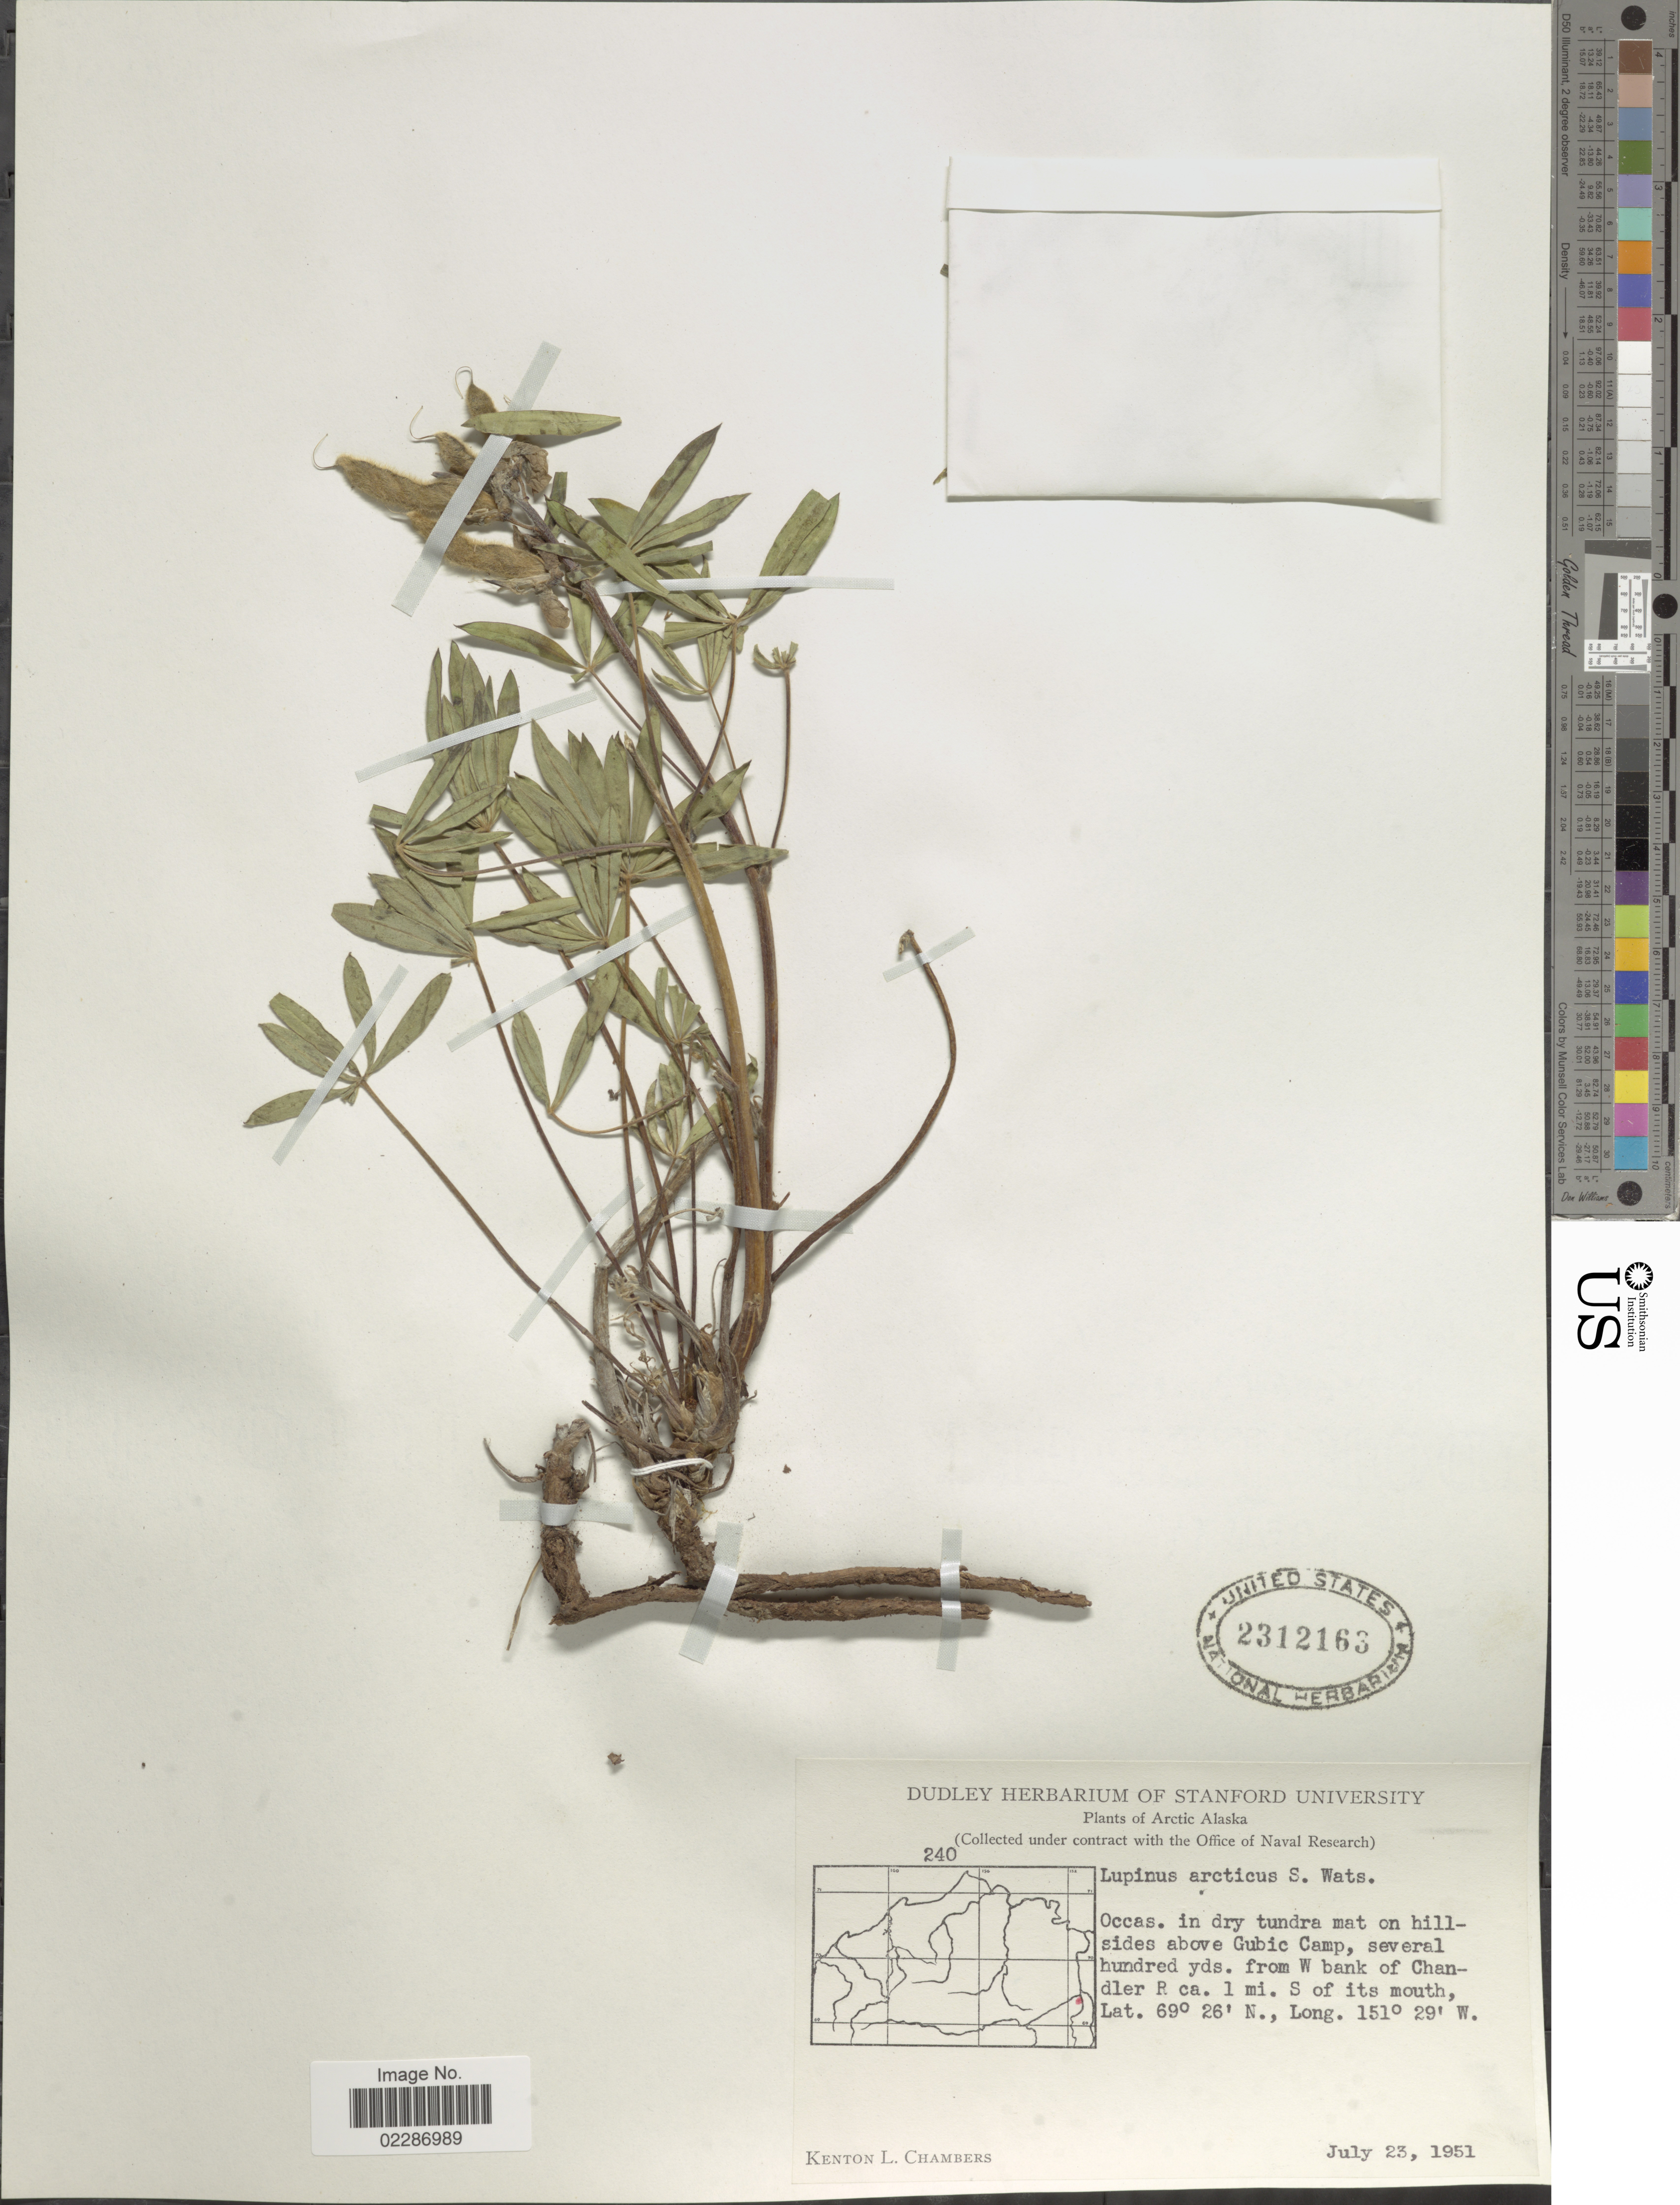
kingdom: Plantae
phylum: Tracheophyta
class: Magnoliopsida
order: Fabales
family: Fabaceae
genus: Lupinus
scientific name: Lupinus arcticus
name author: S. Watson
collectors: K. L. Chambers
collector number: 240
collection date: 1951-07-23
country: United States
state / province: Alaska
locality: Arctic Alaska, in dry tundra mat on hillsides above Gubic Camp, several hundred yds. from W bank of Chanlder R ca. 1 mi. S of its mouth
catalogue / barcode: US 2312163